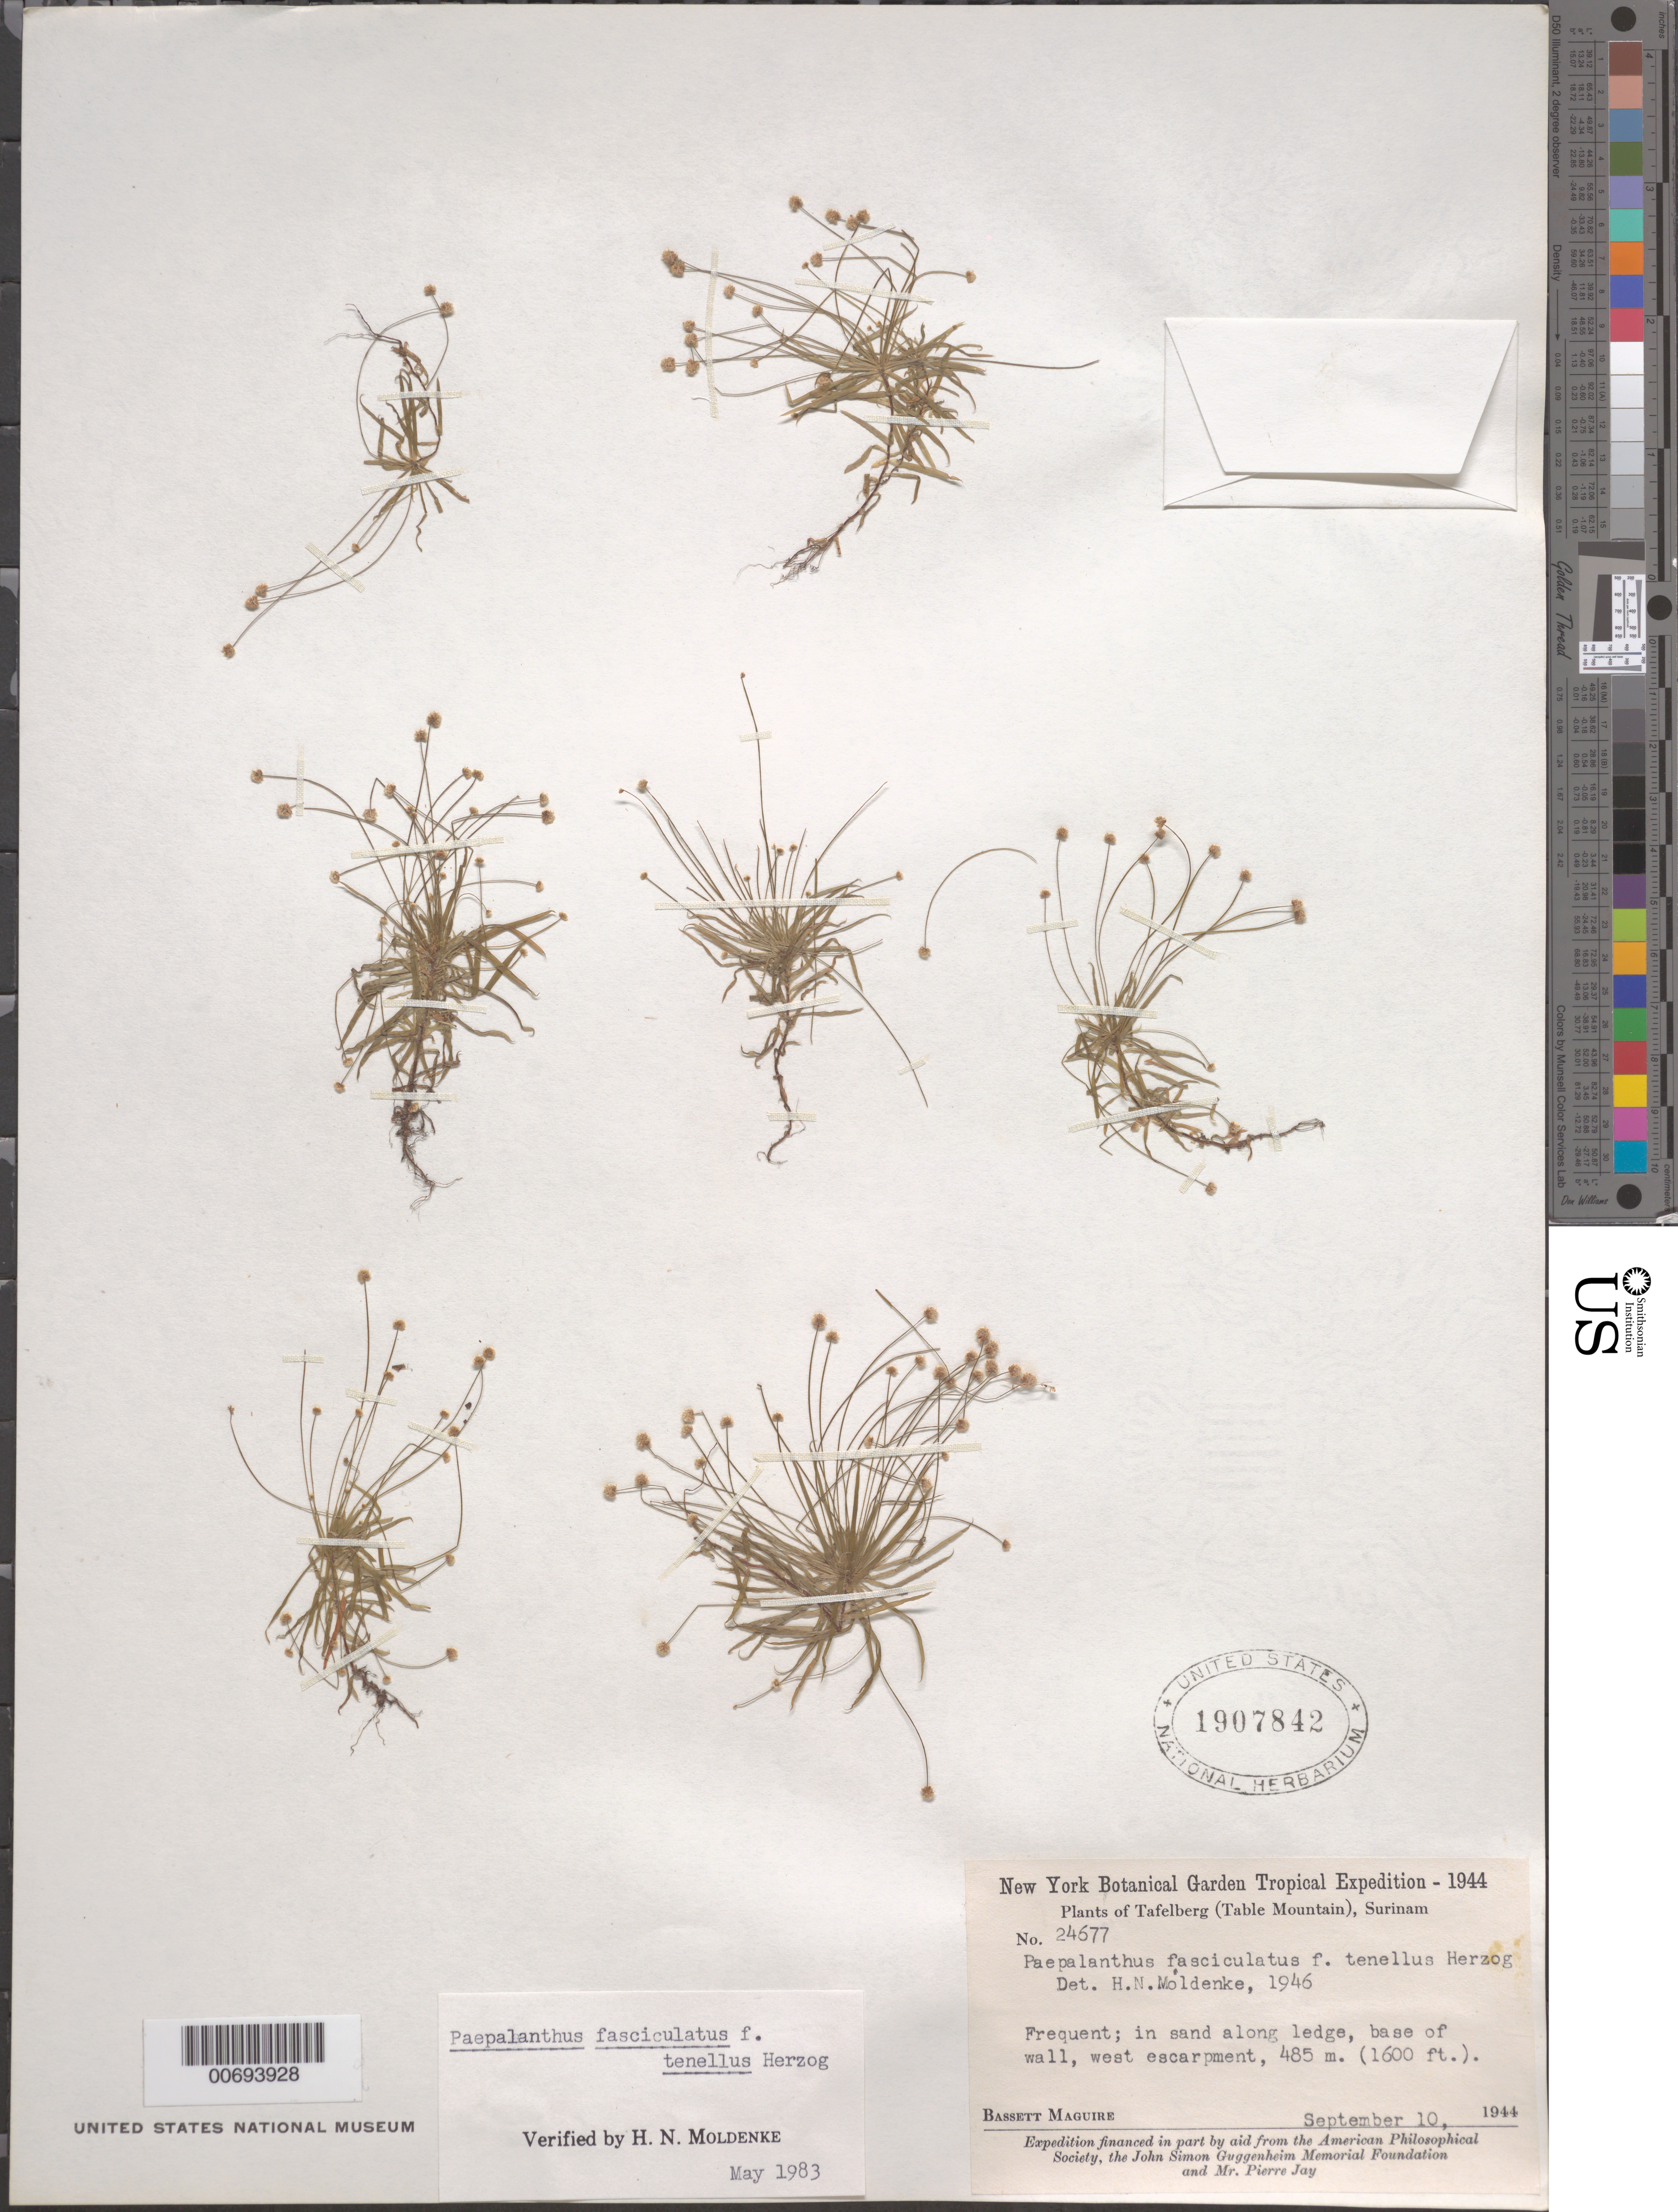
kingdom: Plantae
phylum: Tracheophyta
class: Liliopsida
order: Poales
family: Eriocaulaceae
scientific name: Giuliettia fasciculata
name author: (Rottb.) Andrino & Sano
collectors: B. Maguire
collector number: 24677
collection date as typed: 10-Sep-44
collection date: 1944-09-10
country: Suriname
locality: Tafelberg (Table Mountain), W escarpment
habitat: In sand long ledge, base of wall, west escarpment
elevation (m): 485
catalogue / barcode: US 1907842